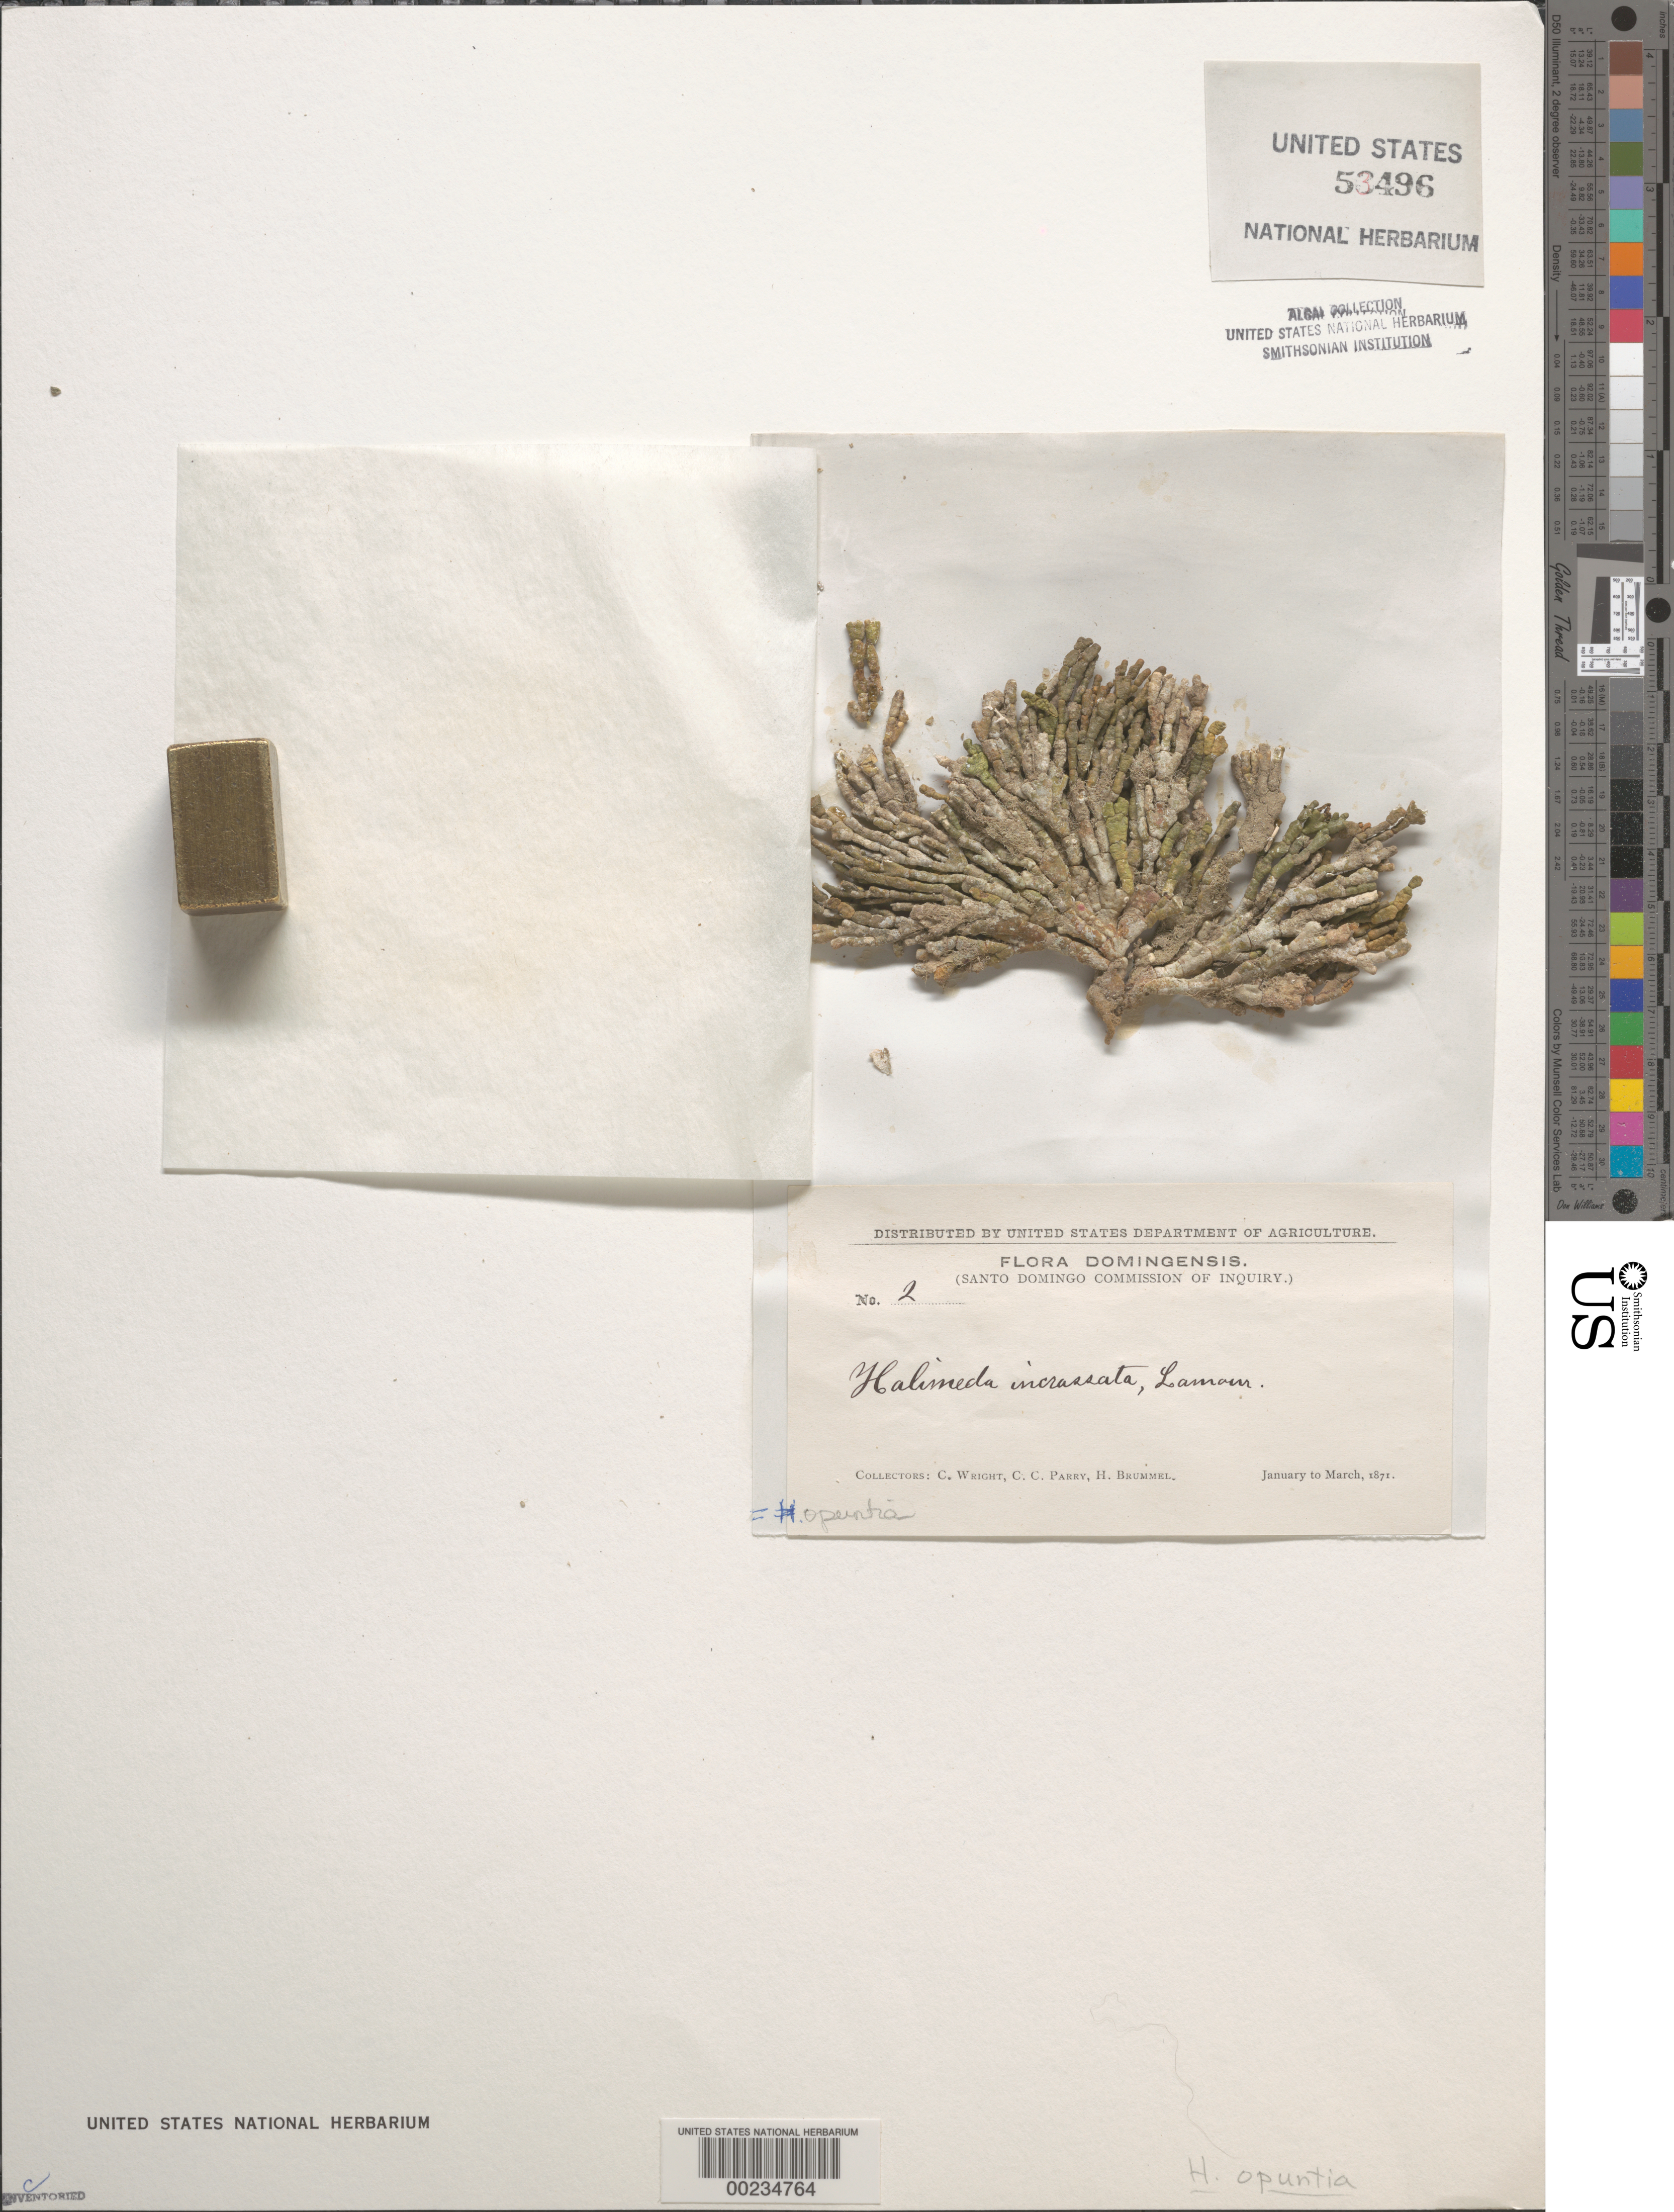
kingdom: Plantae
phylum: Chlorophyta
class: Ulvophyceae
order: Bryopsidales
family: Halimedaceae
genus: Halimeda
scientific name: Halimeda opuntia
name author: (L.) J.V.Lamouroux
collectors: C. Wright, C. C. Parry & H. Brummel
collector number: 2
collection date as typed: Jan 1871 to -- Mar 1871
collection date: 1871-01/1871-03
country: Dominican Republic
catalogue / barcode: US 53496